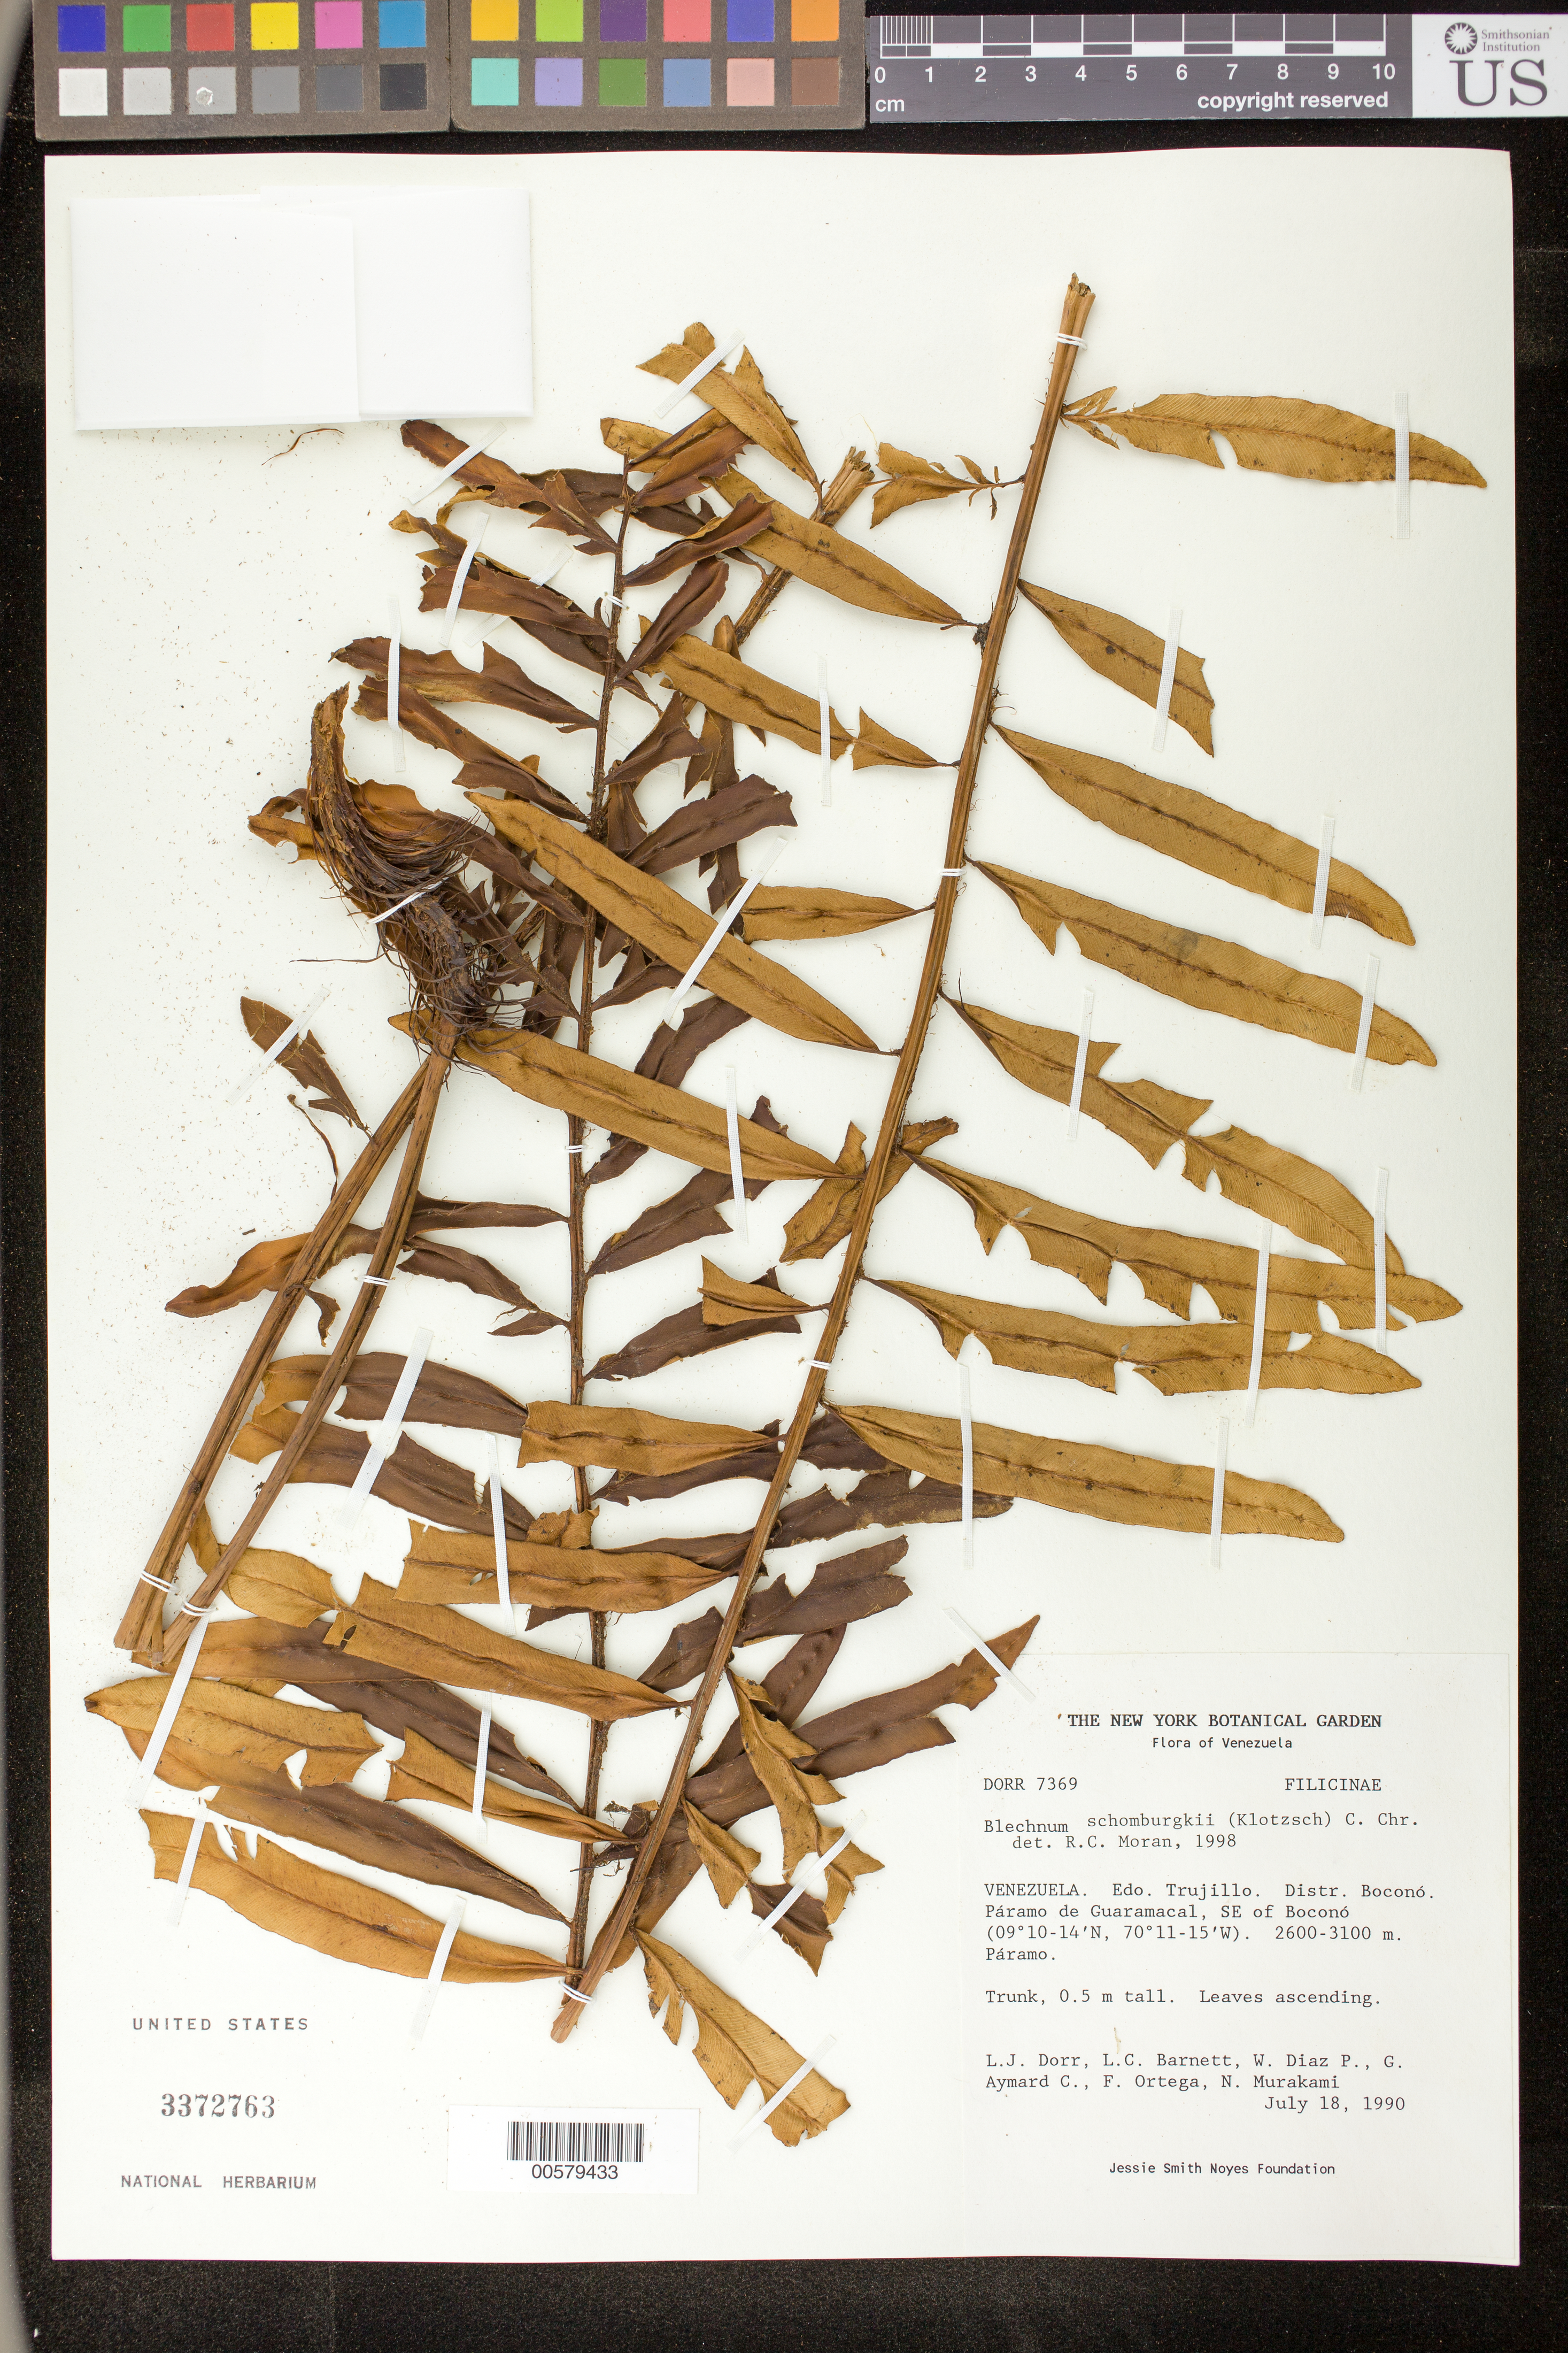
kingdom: Plantae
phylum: Tracheophyta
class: Polypodiopsida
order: Polypodiales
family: Blechnaceae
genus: Blechnum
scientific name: Blechnum schomburgkii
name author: (Klotzsch) C. Chr.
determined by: Moran, R. C.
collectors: L. J. Dorr, L. C. Barnett, W. Díaz P., G. A. Aymard, F. J. Ortega & N. Murakami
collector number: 7369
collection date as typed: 18 Jul 1990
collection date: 1990-07-18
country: Venezuela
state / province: Trujillo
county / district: Boconó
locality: Páramo de Guaramacal, SE of Boconó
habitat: Páramo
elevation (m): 2600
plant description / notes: NY, PORT, US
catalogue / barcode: US 3372763